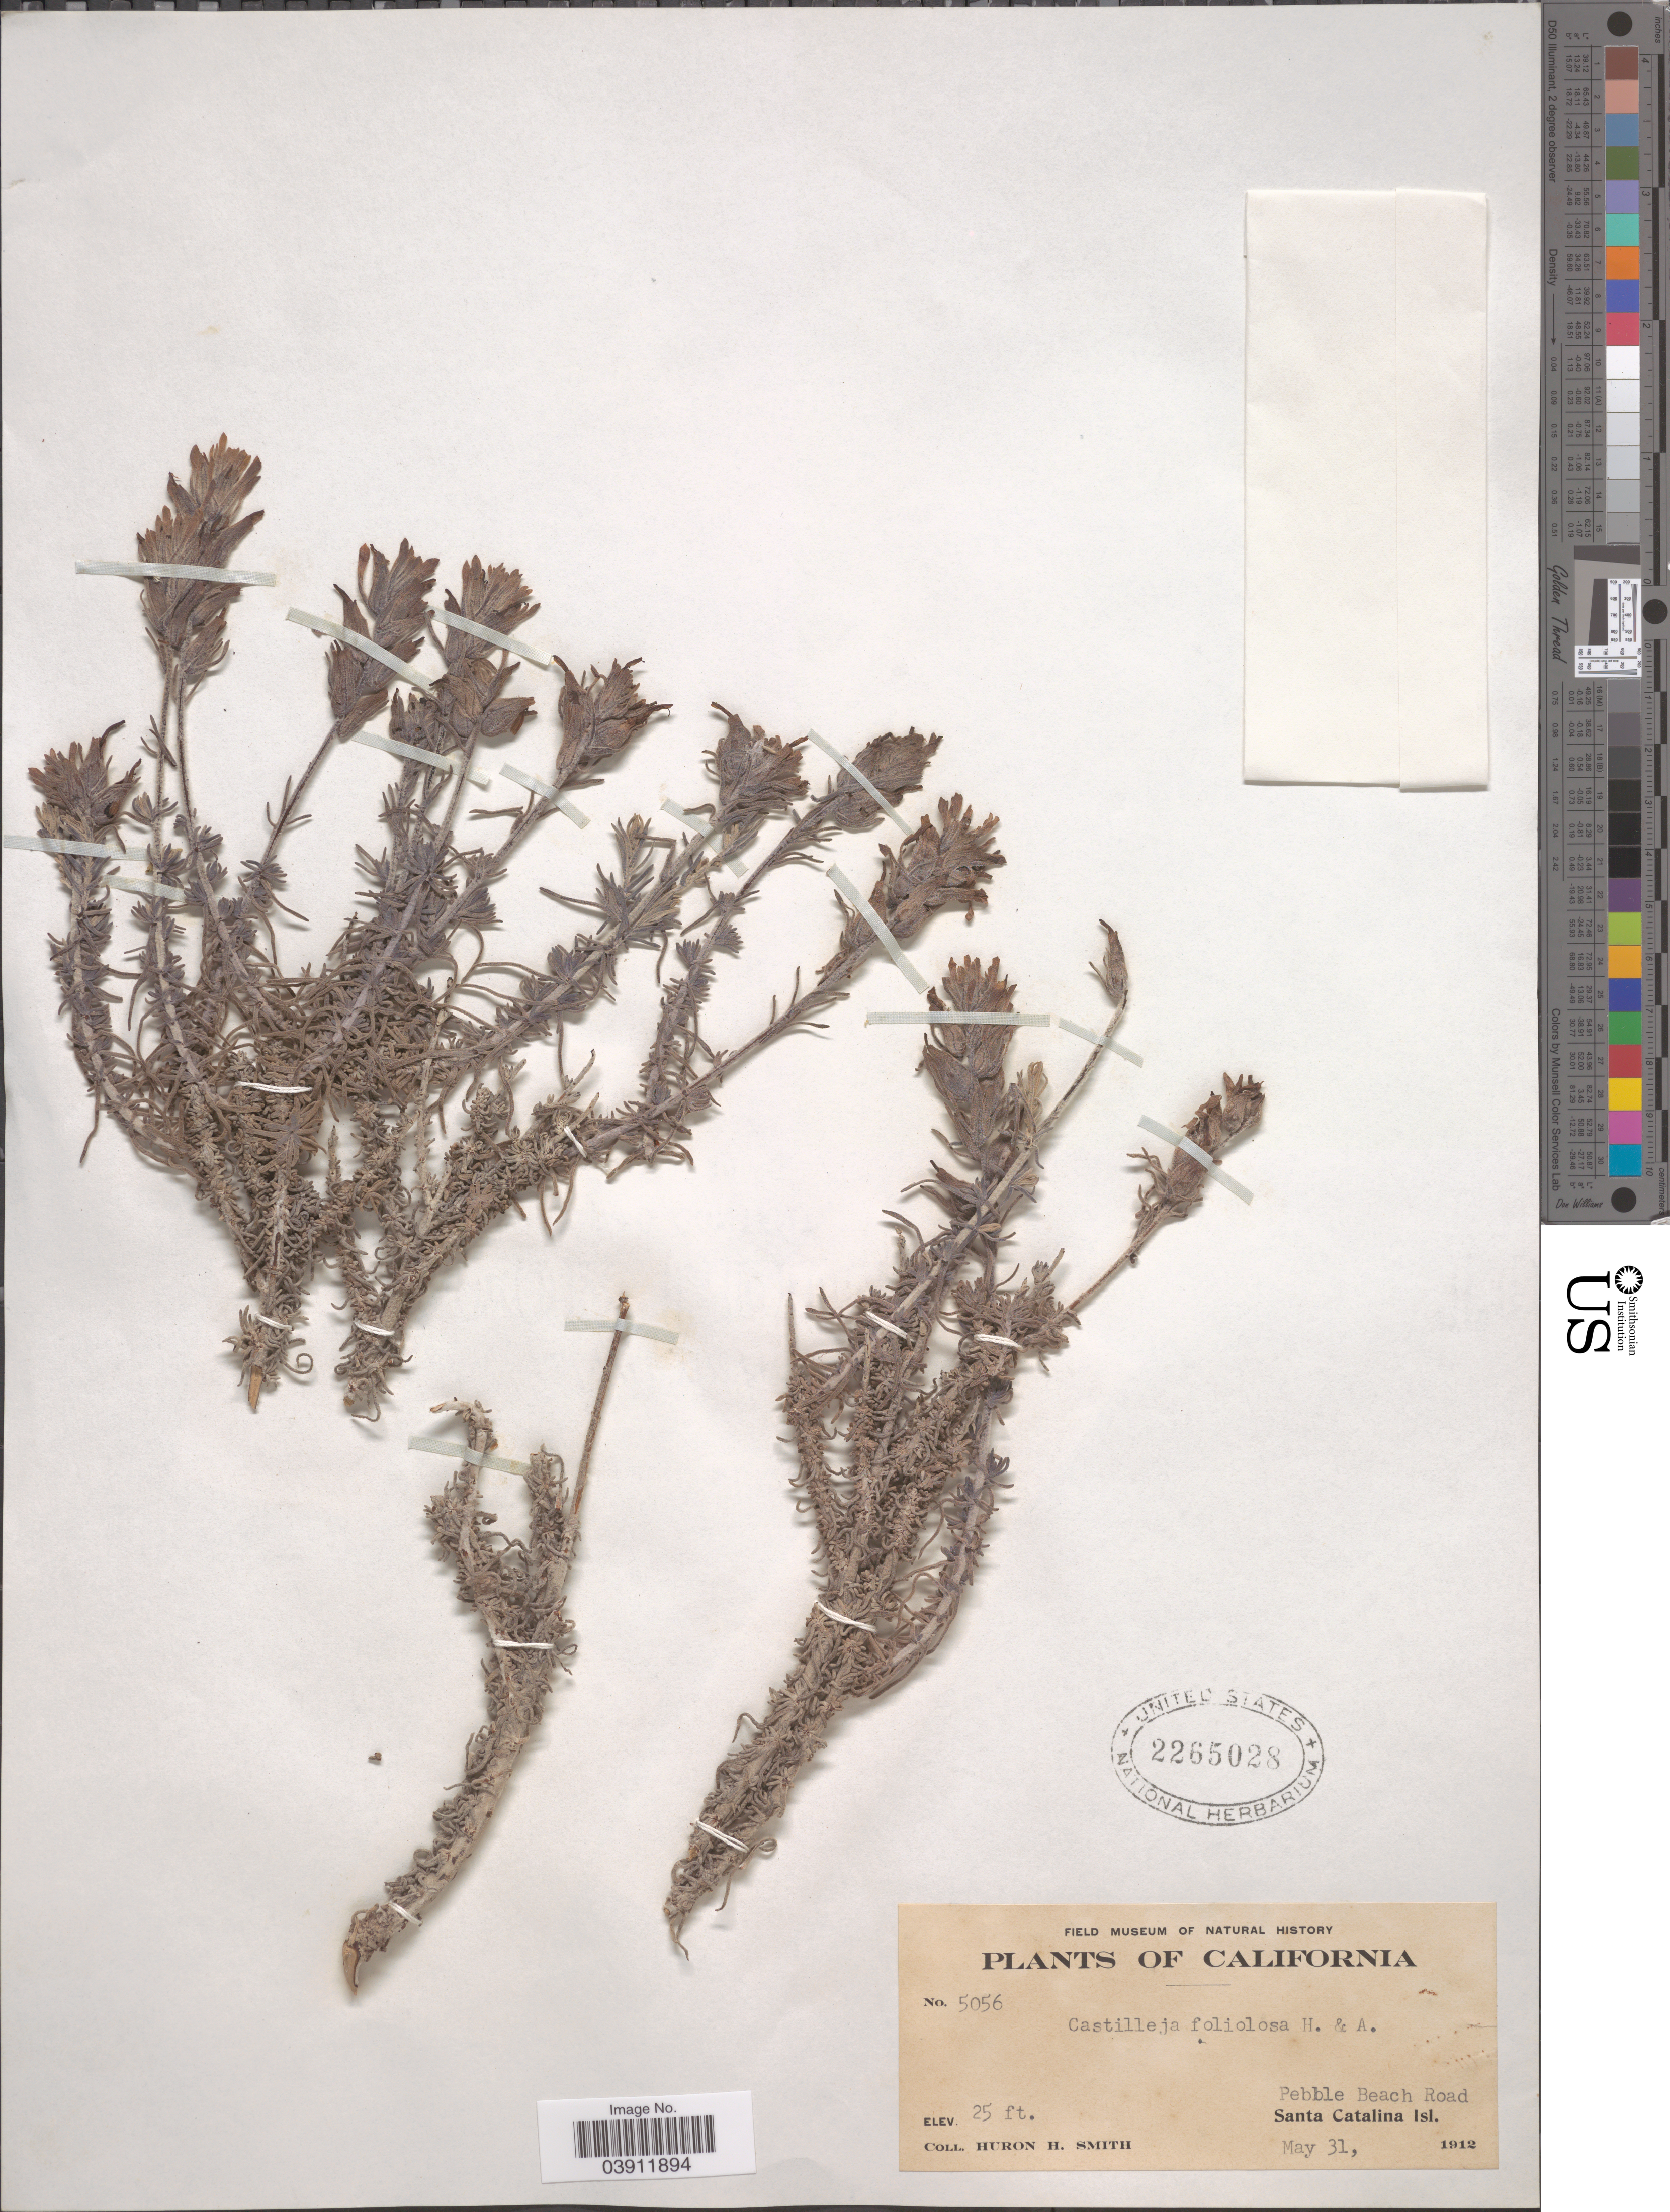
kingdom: Plantae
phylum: Tracheophyta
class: Magnoliopsida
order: Lamiales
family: Orobanchaceae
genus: Castilleja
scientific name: Castilleja foliolosa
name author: Hook. f.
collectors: Huron H. Smith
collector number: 5056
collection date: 1912-05-31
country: United States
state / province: California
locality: Pebble Beach Road, Santa Catalina Isl.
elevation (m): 8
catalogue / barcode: US 2265028